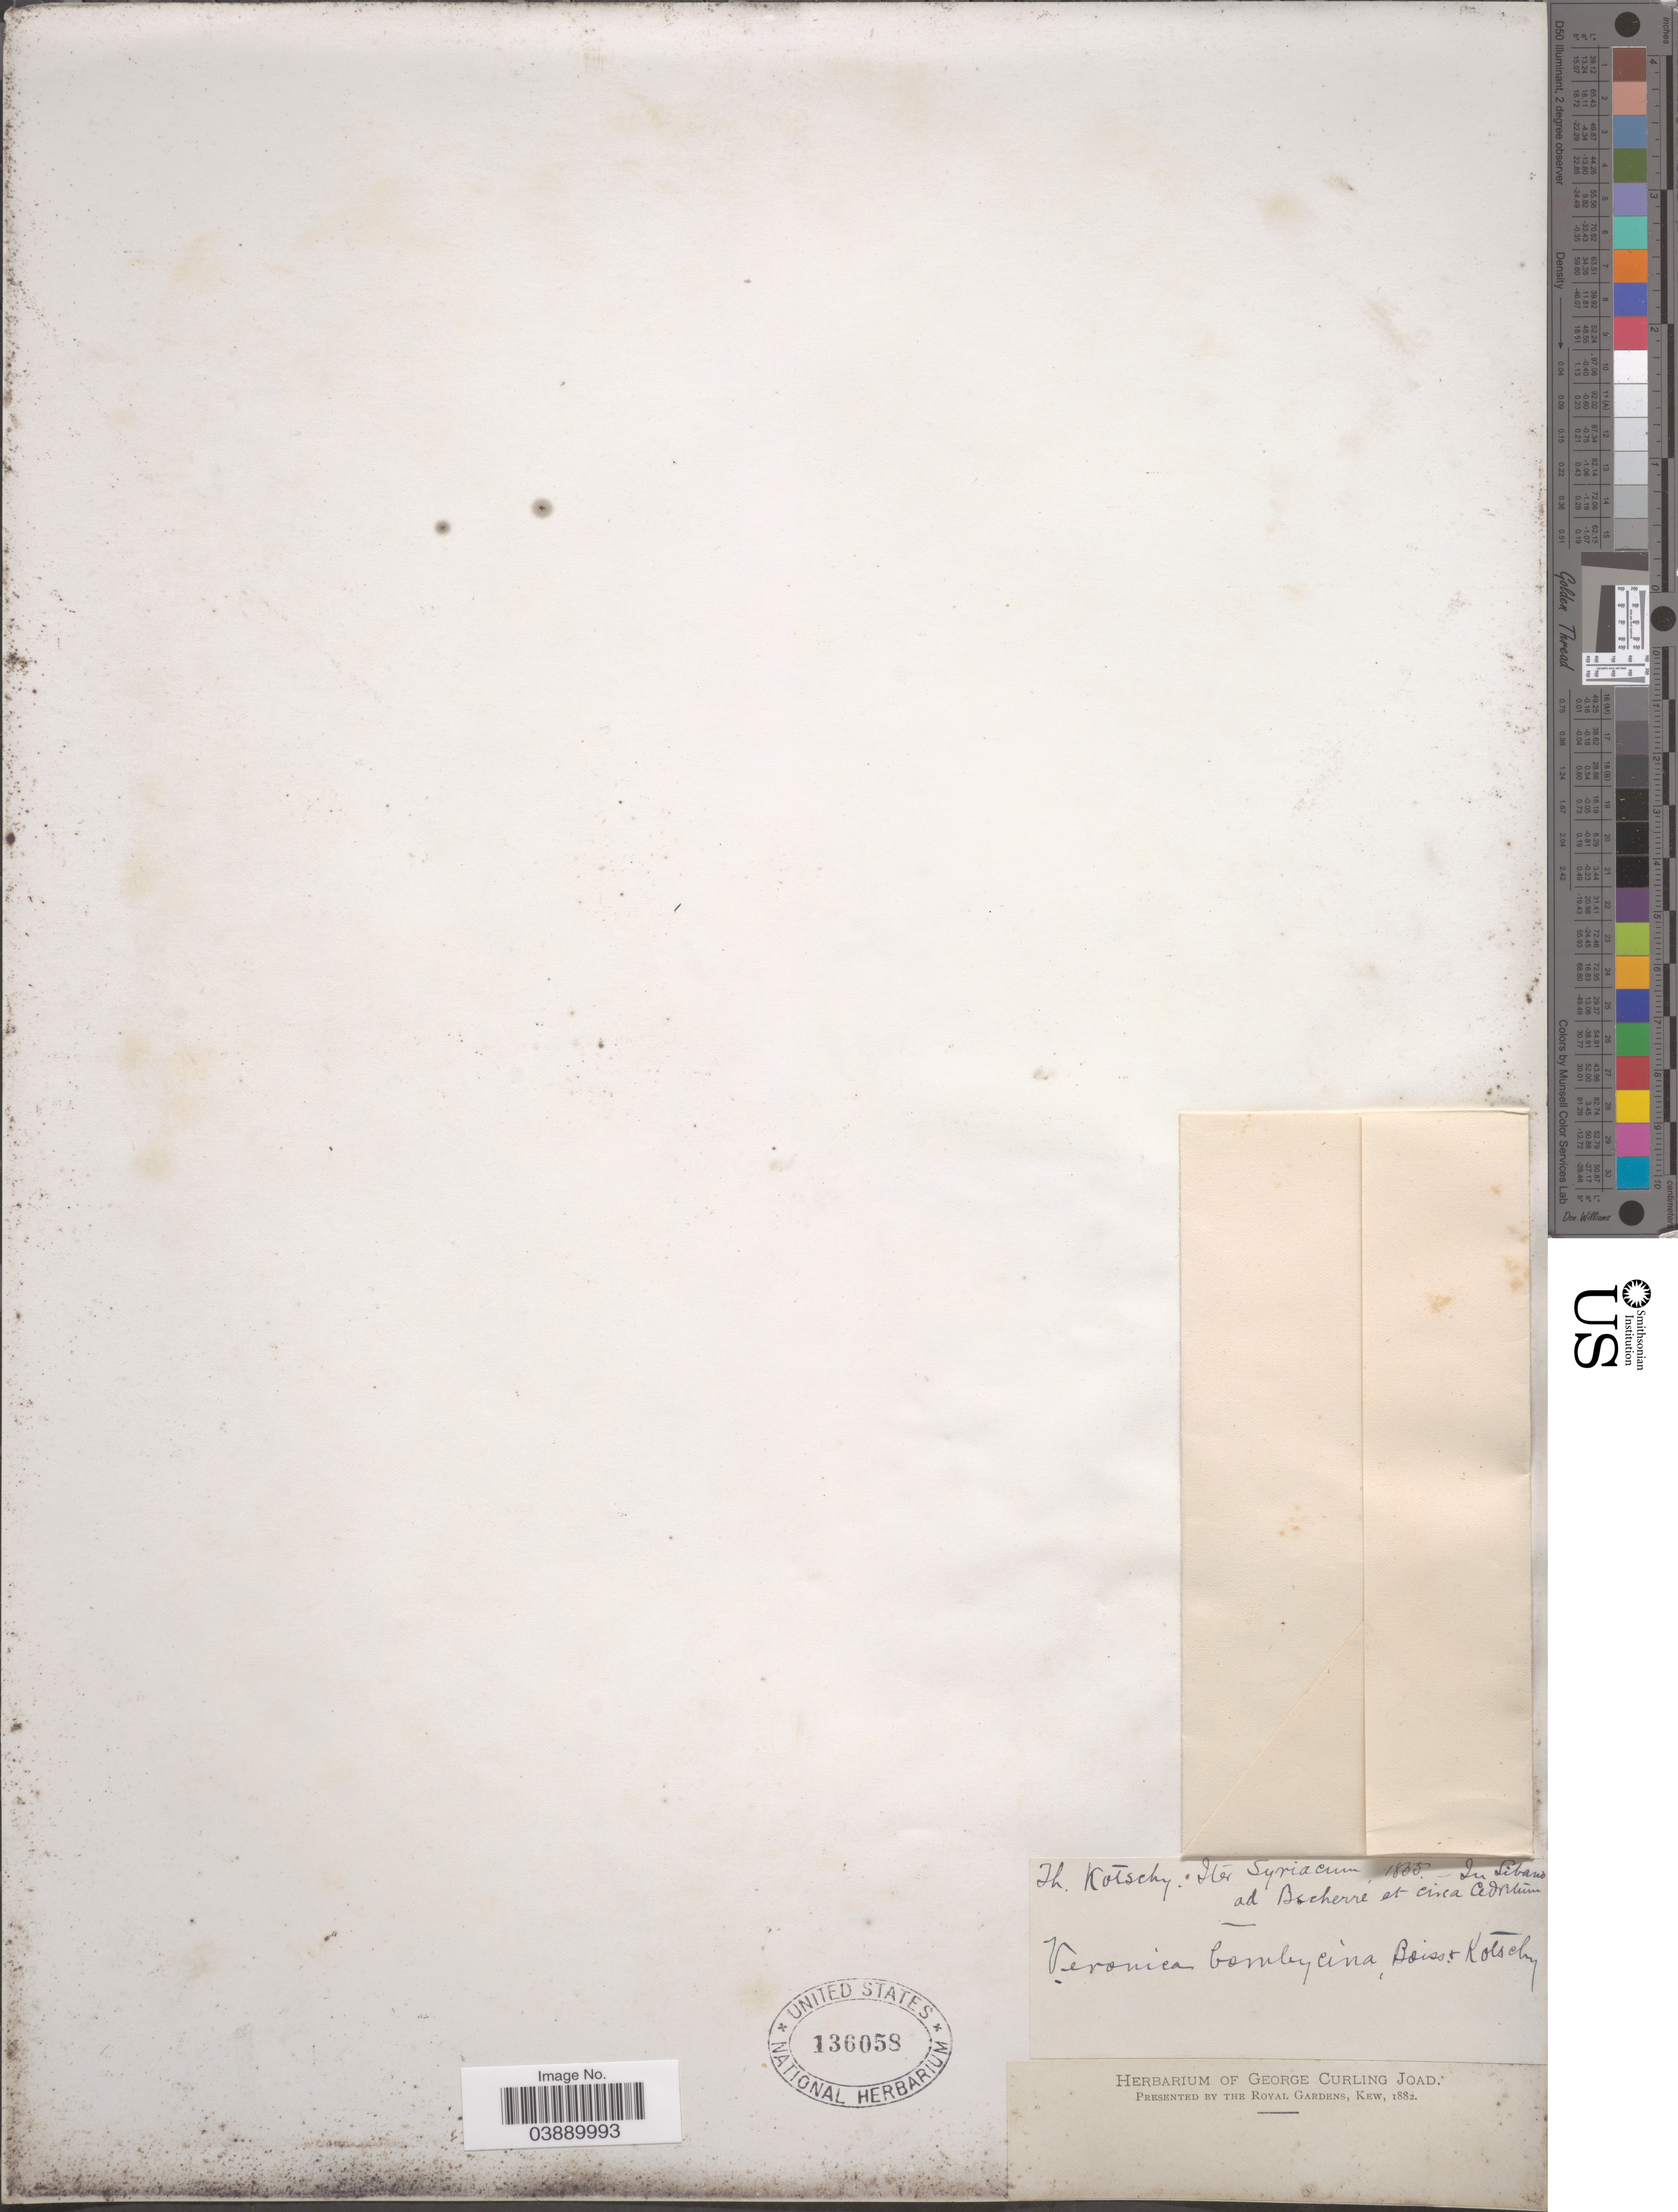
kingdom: Plantae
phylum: Tracheophyta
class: Magnoliopsida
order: Lamiales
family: Plantaginaceae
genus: Veronica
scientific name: Veronica bombycina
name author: Boiss. & Kotschy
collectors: K. G. Kotschy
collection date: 1835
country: Syria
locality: Iter Syriacum - In Libano ad Bscherré [interpreted] et circa Cedruml [interpreted].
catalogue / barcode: US 136058